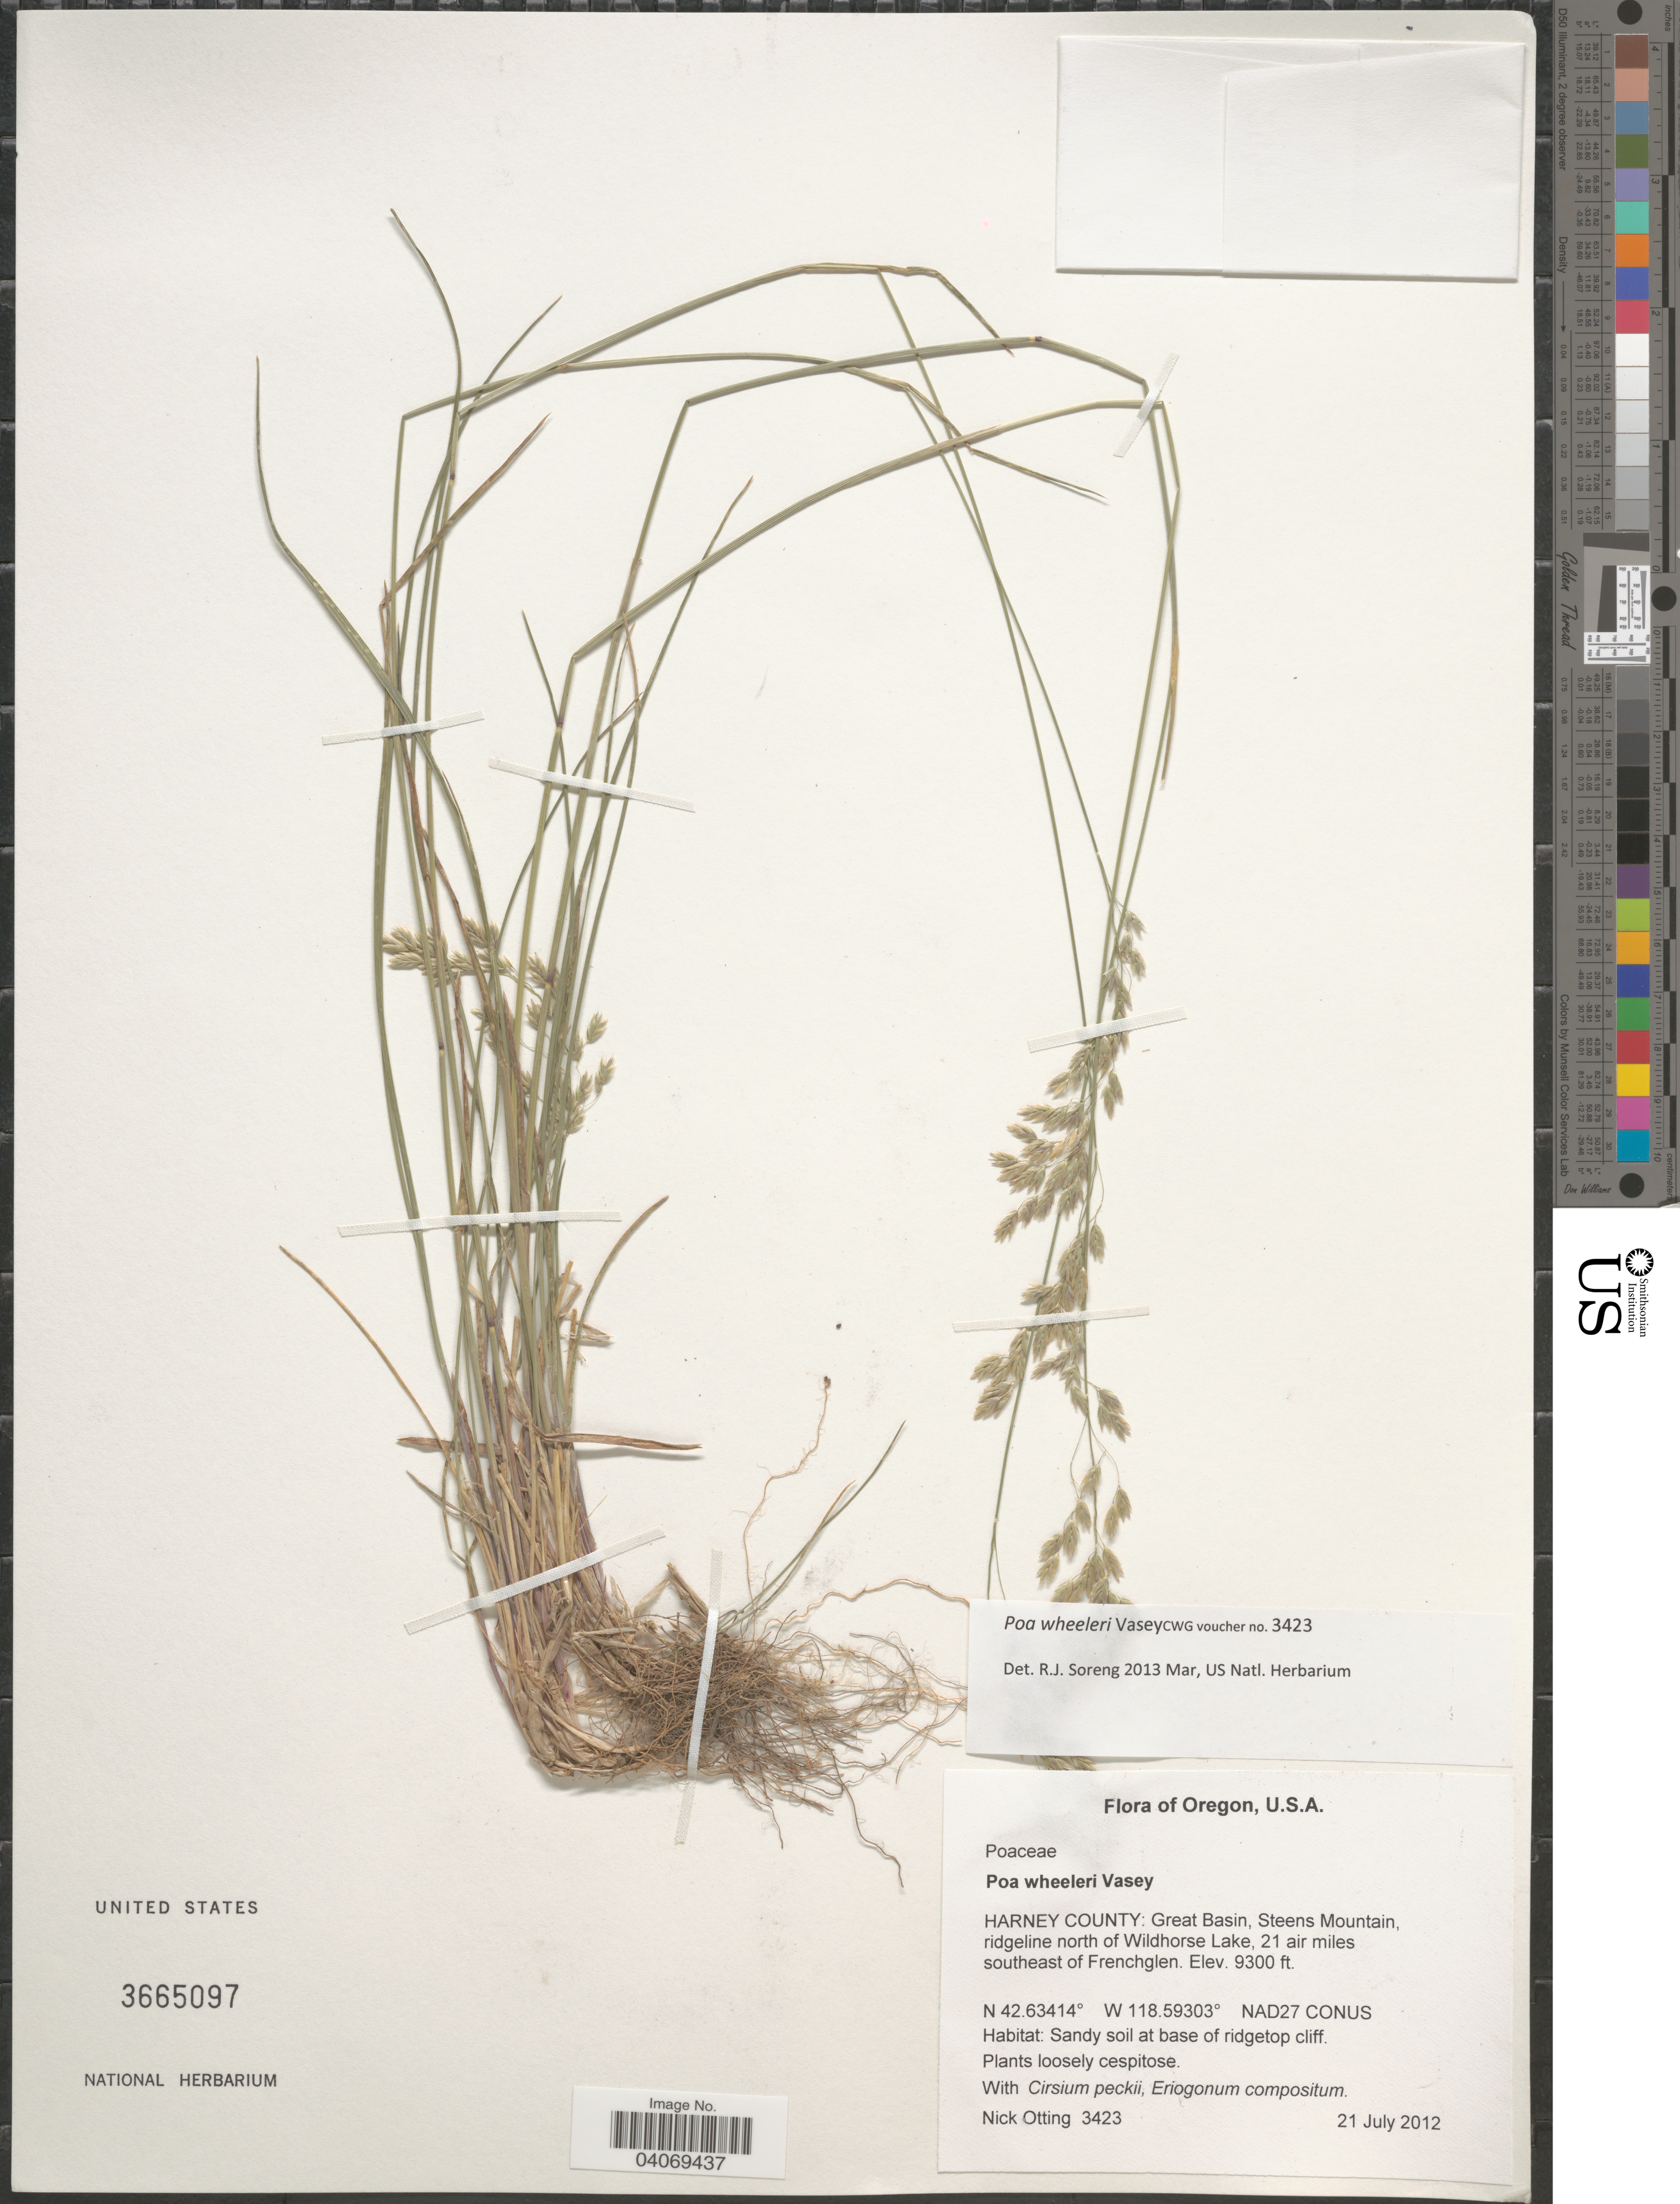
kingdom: Plantae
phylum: Tracheophyta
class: Liliopsida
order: Poales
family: Poaceae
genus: Poa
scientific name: Poa wheeleri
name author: Vasey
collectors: N. Otting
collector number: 3423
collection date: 2012-07-21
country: United States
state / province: Oregon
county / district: Harney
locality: Harney County: Great Basin, Steens Mountain, ridgeline north of Wildhorse Lake, 21 air miles southeast of Frenchglen. Nad27 CONUS. Sandy soil at base of ridgetop cliff.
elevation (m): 2835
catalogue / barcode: US 3665097